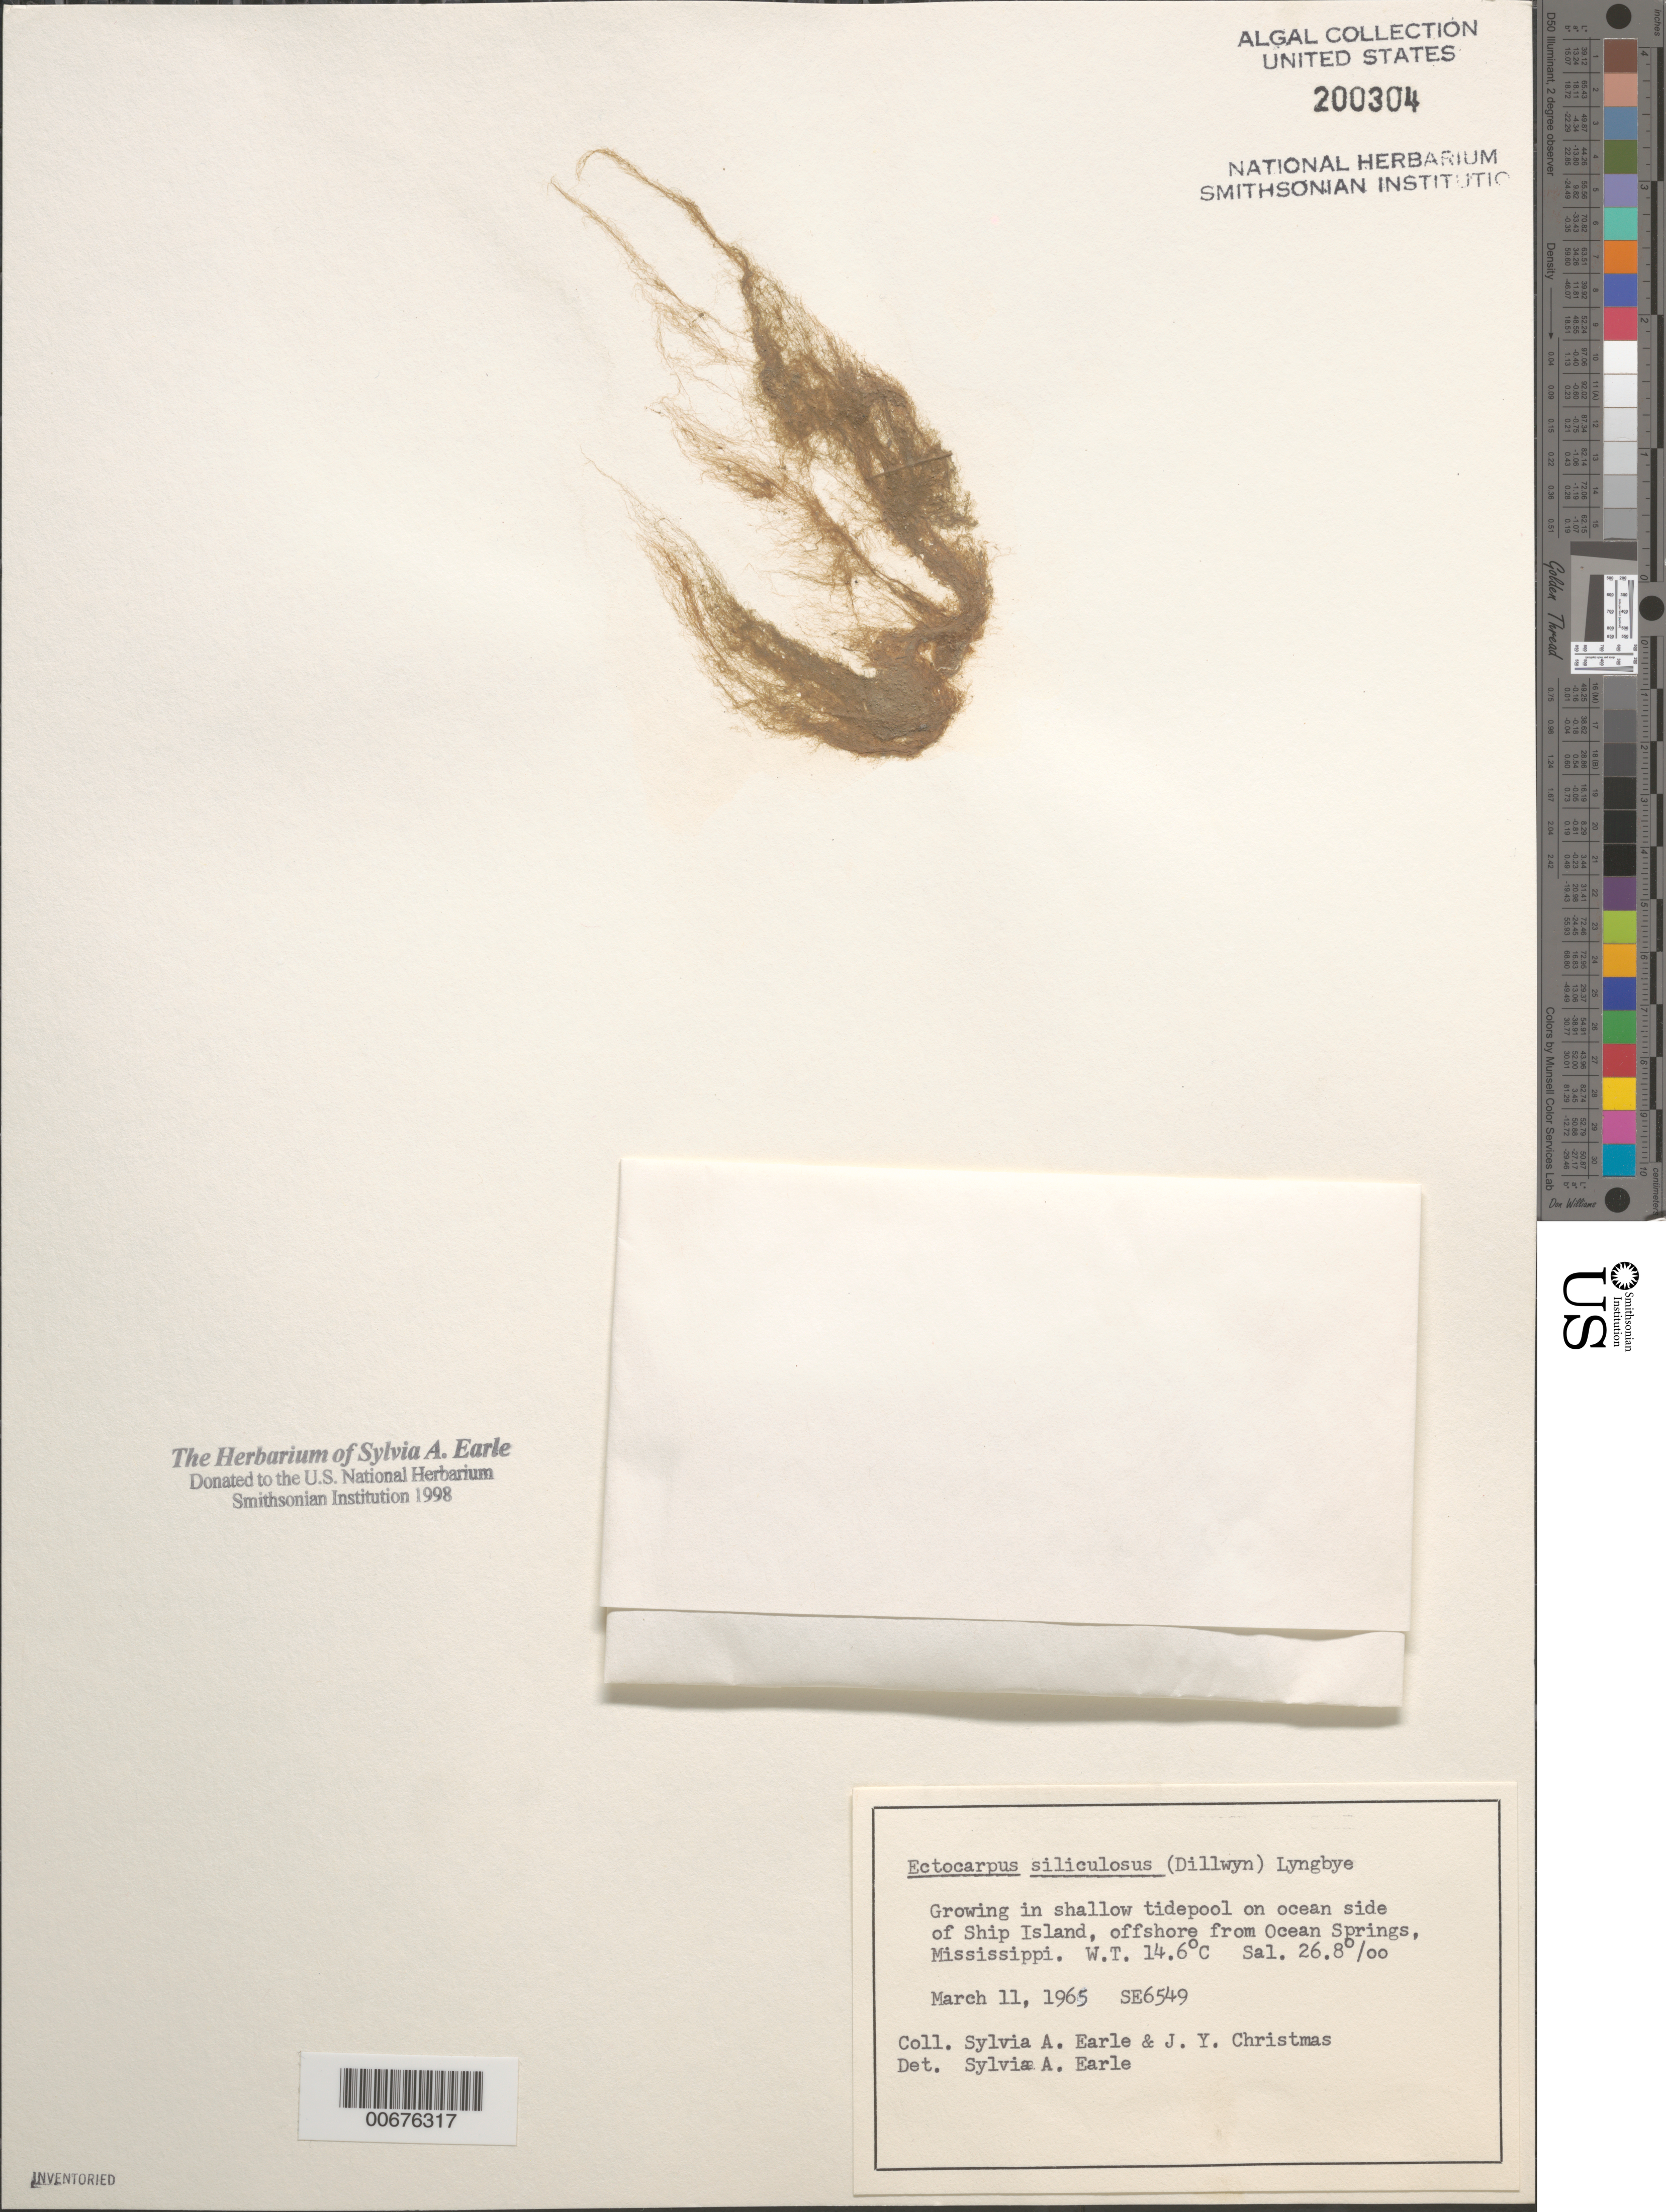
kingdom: Chromista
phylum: Ochrophyta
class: Phaeophyceae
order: Ectocarpales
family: Ectocarpaceae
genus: Ectocarpus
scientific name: Ectocarpus siliculosus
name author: (Dillwyn) Lyngbye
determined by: Earle, S. A.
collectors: S. A. Earle & J. Christmas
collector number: Se 6549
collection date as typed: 11 Mar 1965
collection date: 1965-03-11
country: United States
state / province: Mississippi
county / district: Harrison County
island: Ship Island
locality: Off Ocean Springs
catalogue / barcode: US 200304